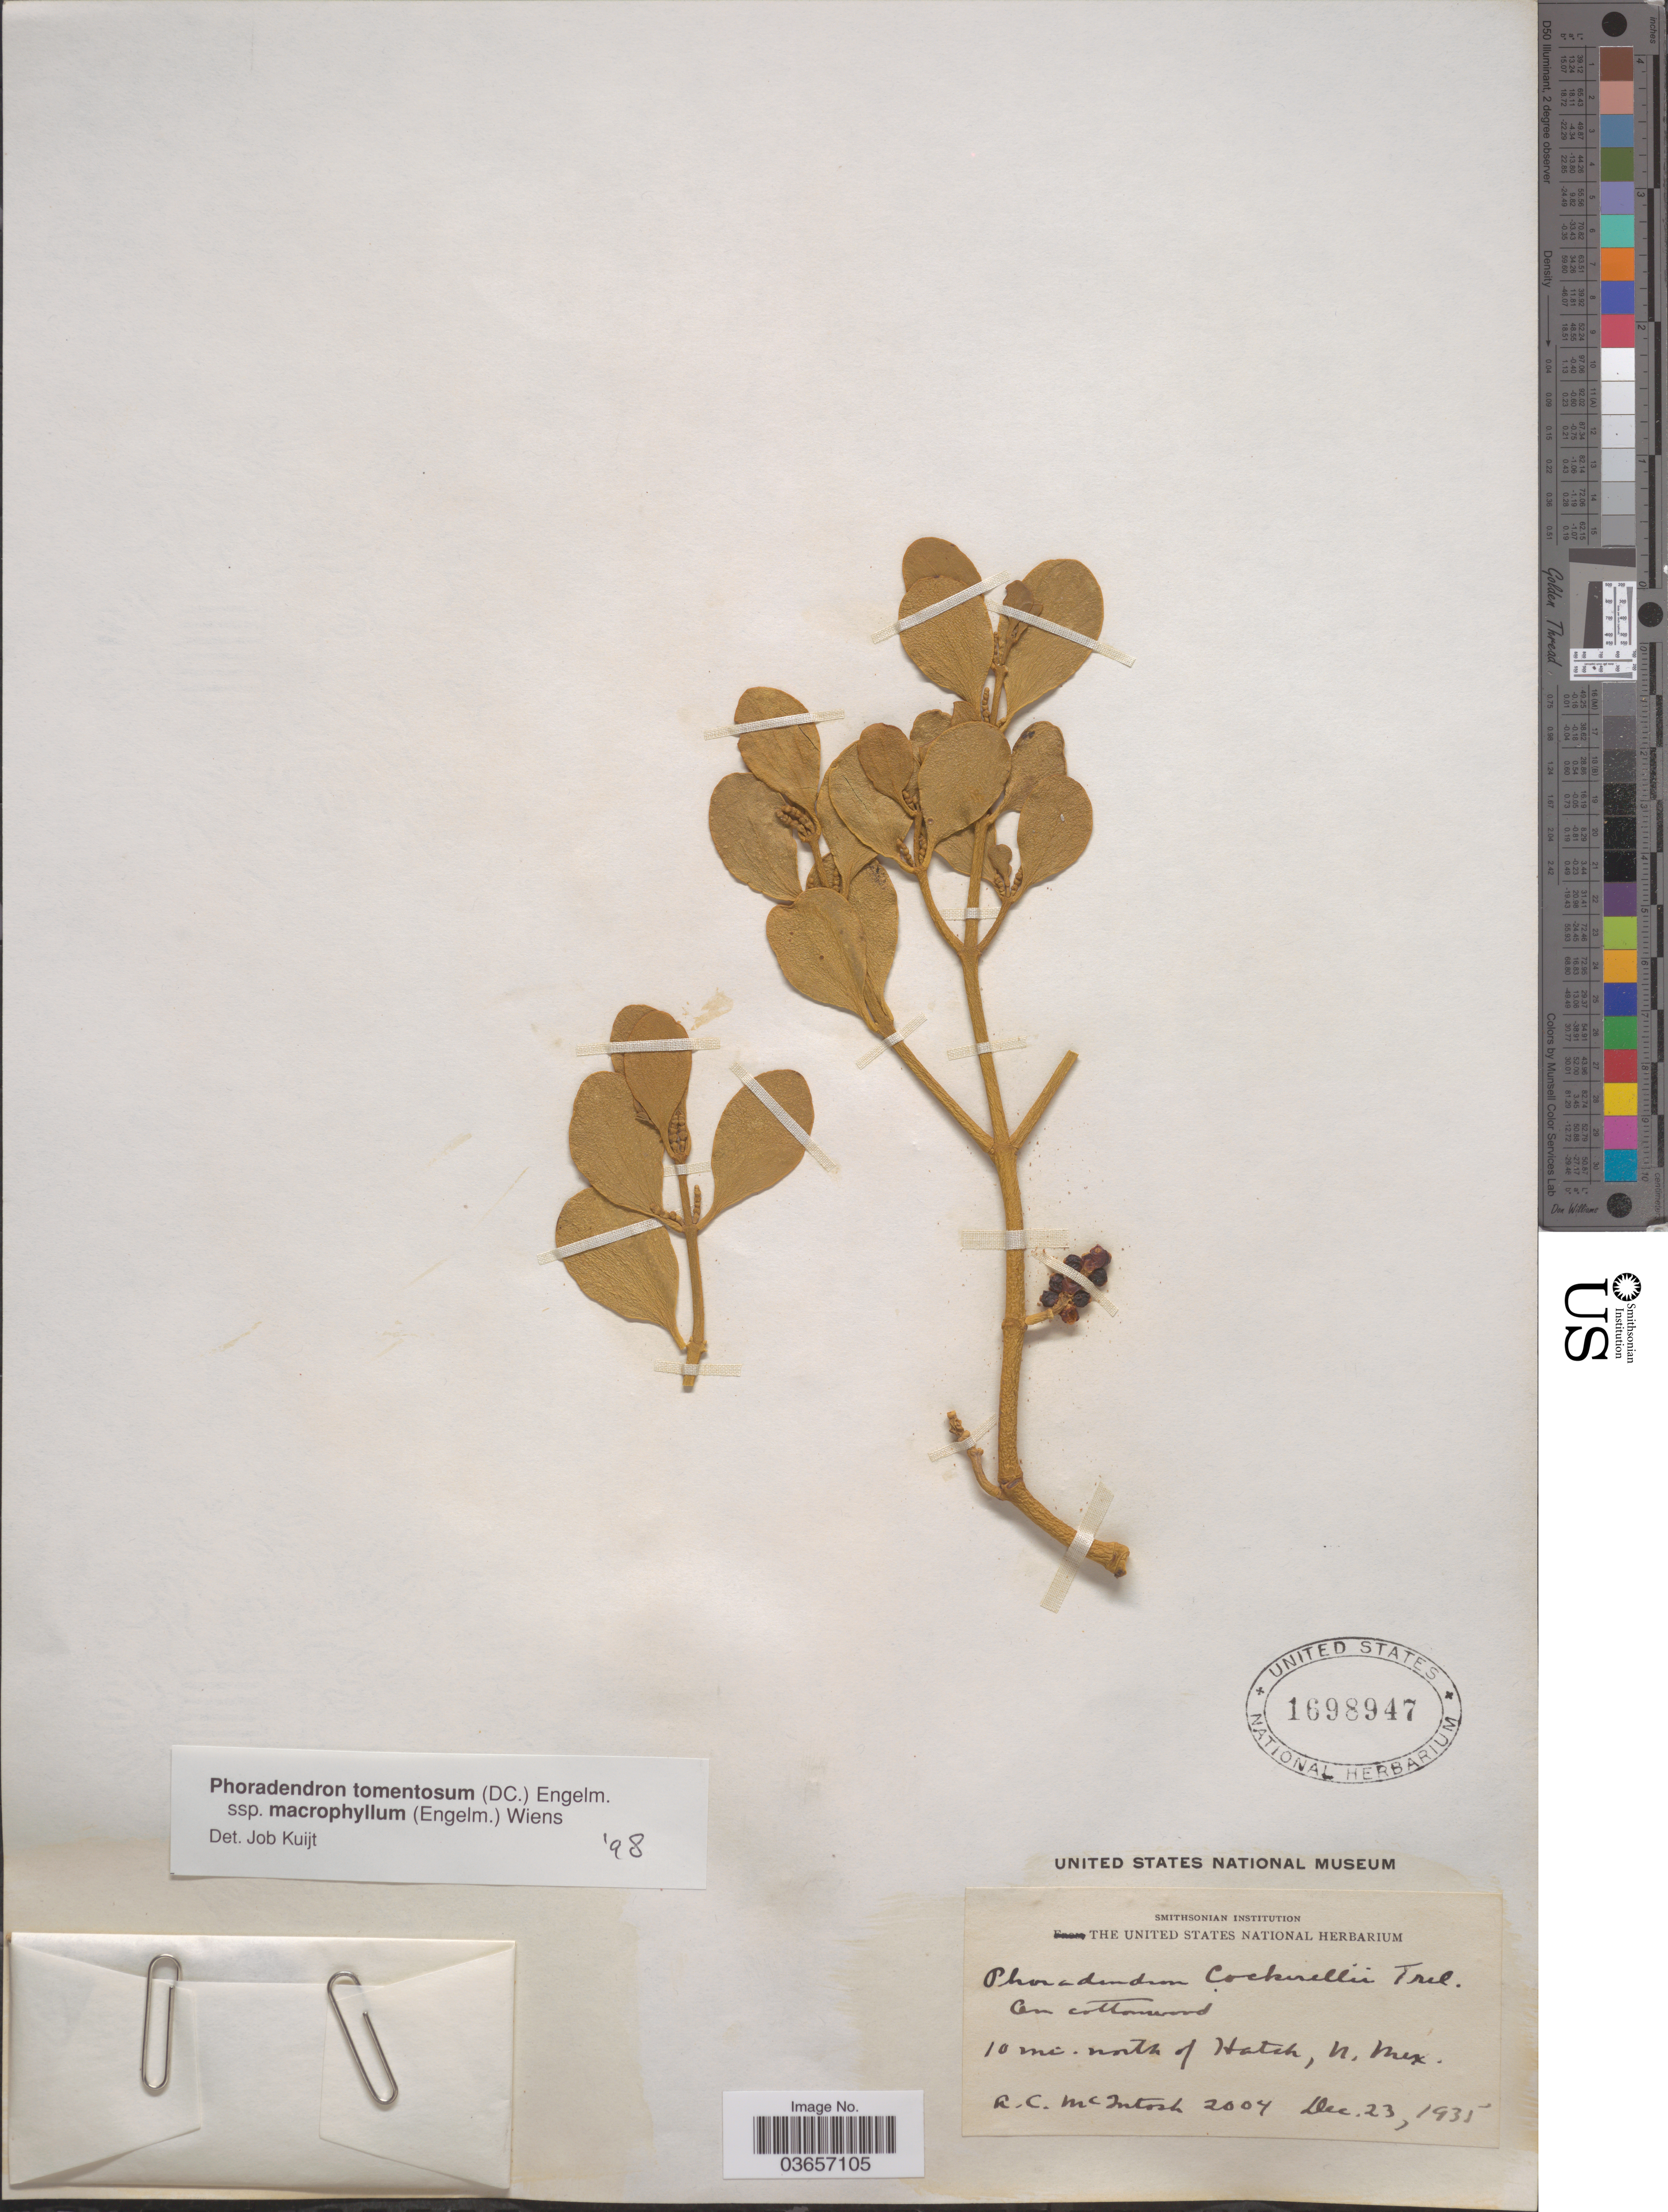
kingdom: Plantae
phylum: Tracheophyta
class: Magnoliopsida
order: Santalales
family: Viscaceae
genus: Phoradendron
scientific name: Phoradendron tomentosum var. macrophyllum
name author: (Engelm.) L.D. Benson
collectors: A. McIntosh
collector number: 2004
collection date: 1935-12-23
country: United States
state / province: New Mexico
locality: On Cottonwood. 10 mi. north of Hatch.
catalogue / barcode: US 1698947